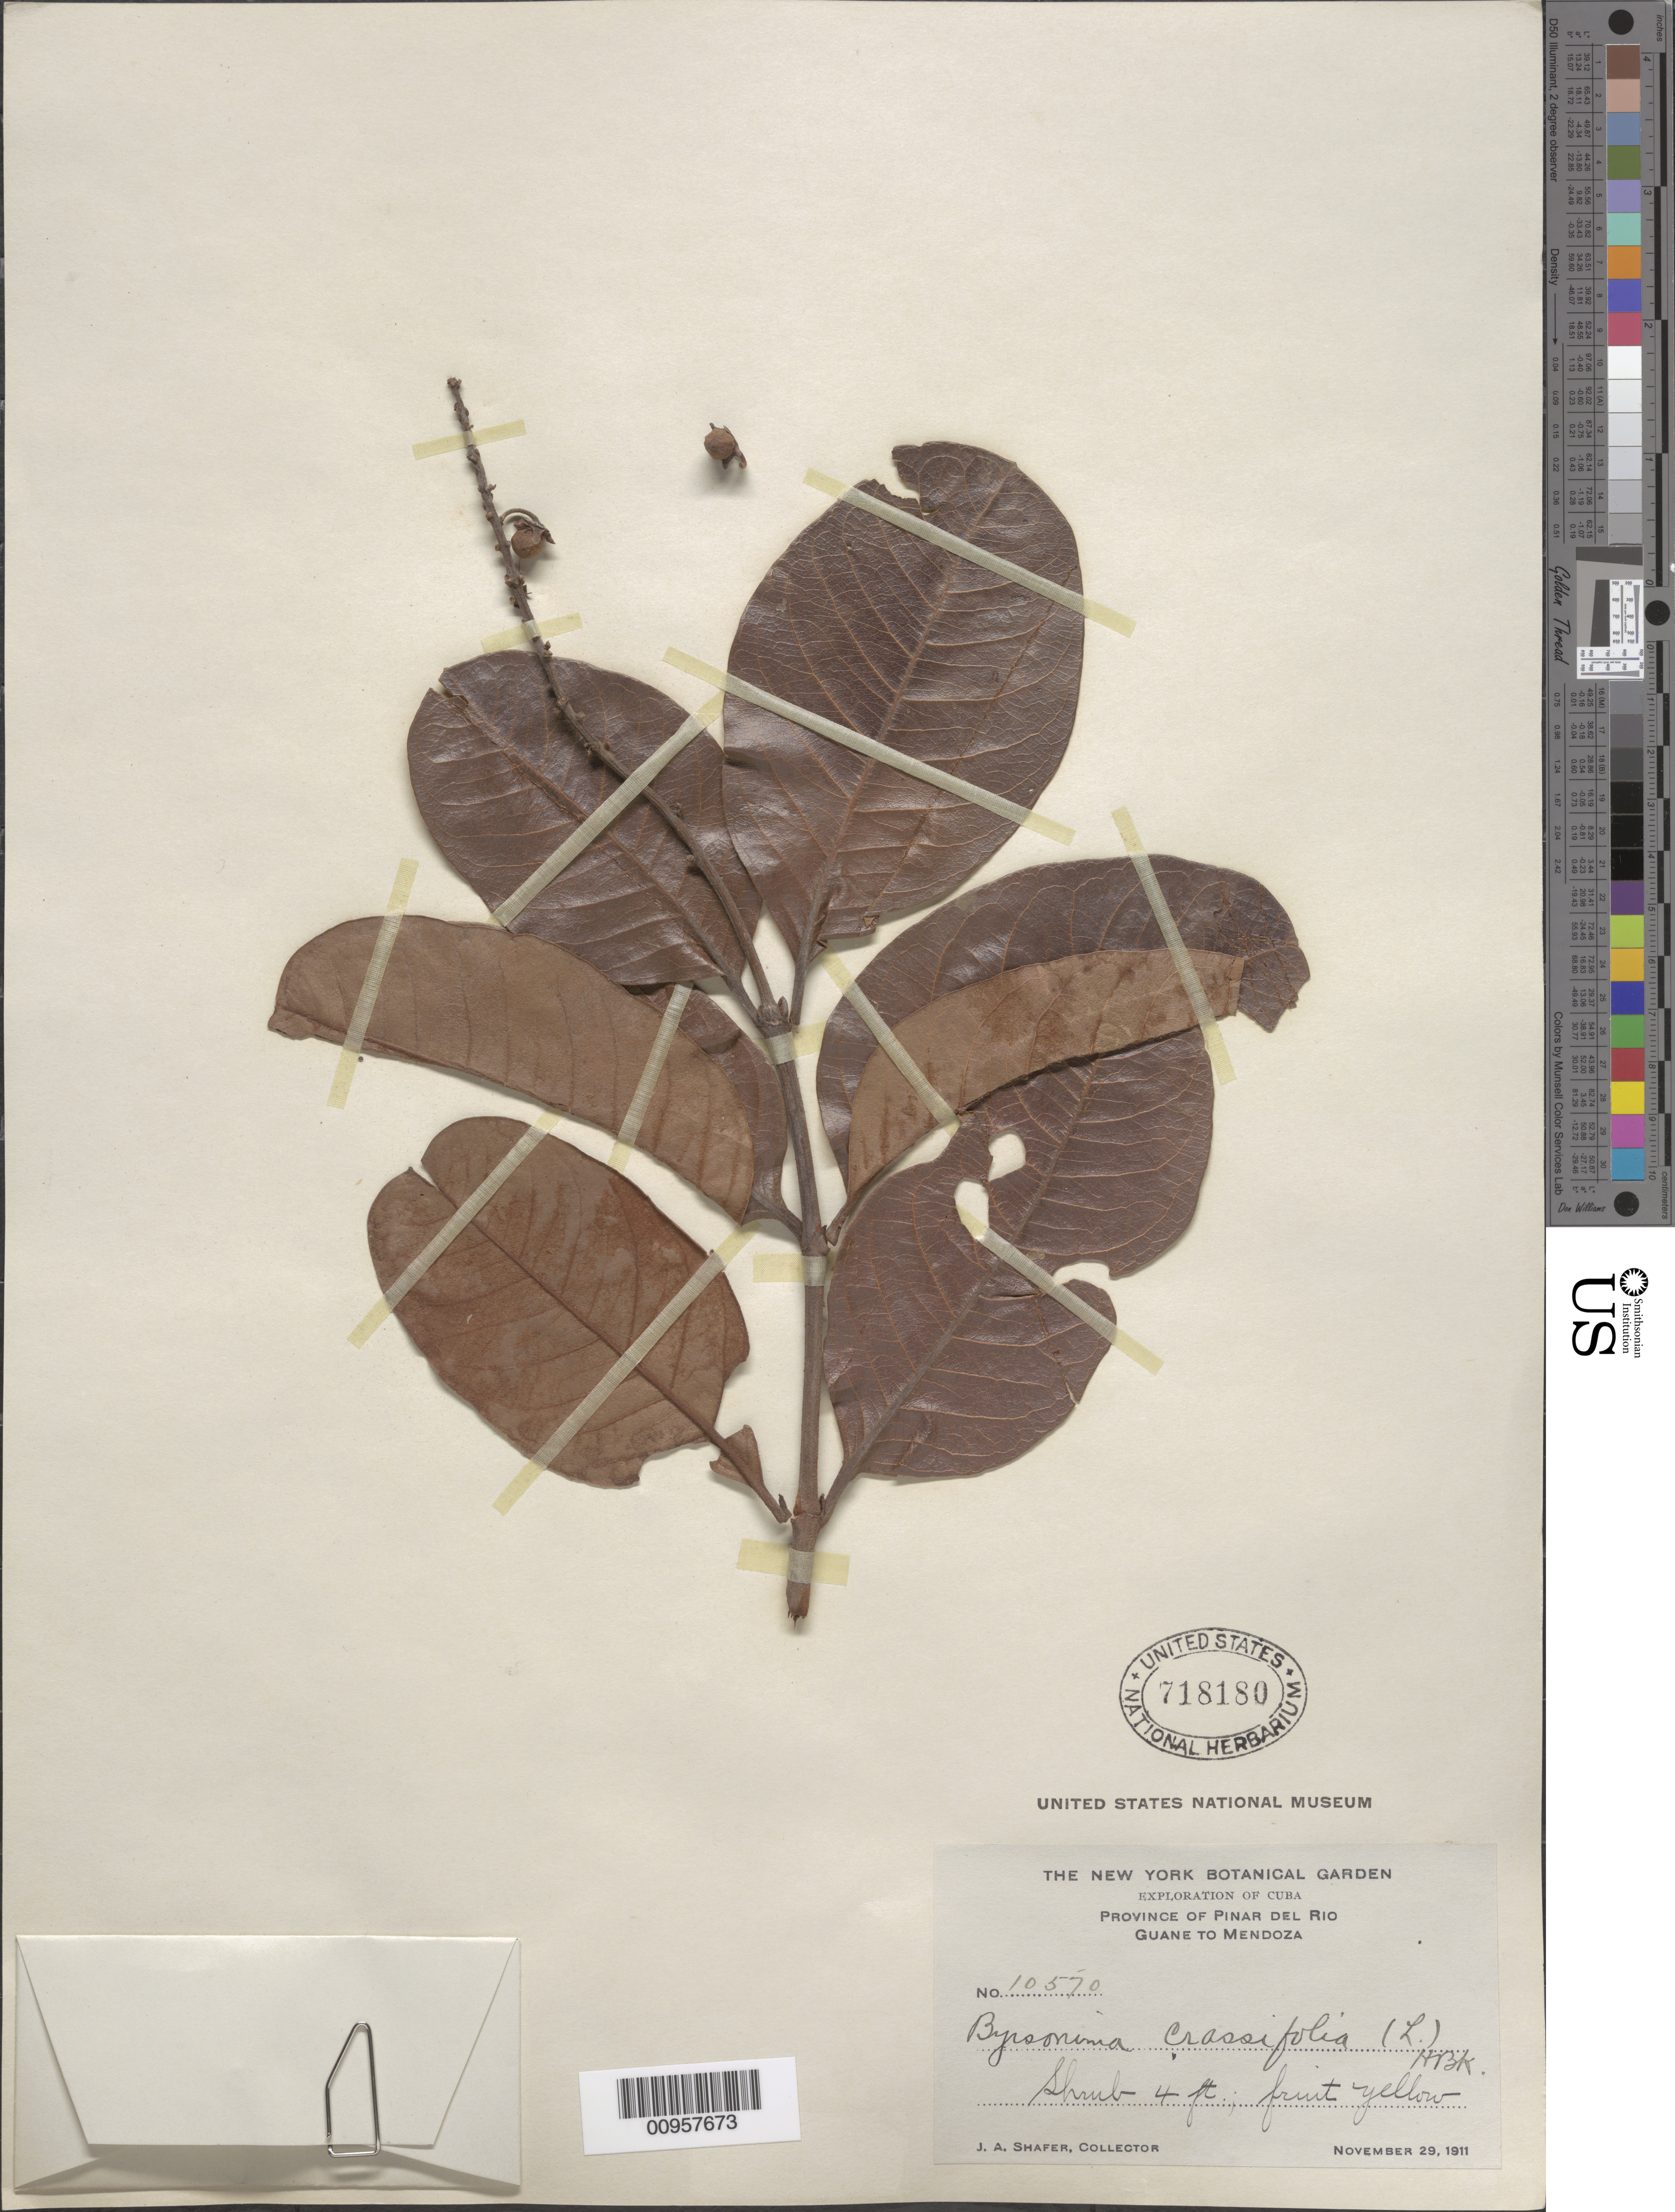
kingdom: Plantae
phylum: Tracheophyta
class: Magnoliopsida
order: Malpighiales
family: Malpighiaceae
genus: Byrsonima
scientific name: Byrsonima crassifolia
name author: (L.) Kunth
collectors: J. A. Shafer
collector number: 10570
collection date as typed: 29 Nov 1911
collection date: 1911-11-29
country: Cuba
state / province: Pinar del Rio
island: Cuba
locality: Guane to Mendoza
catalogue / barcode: US 718180